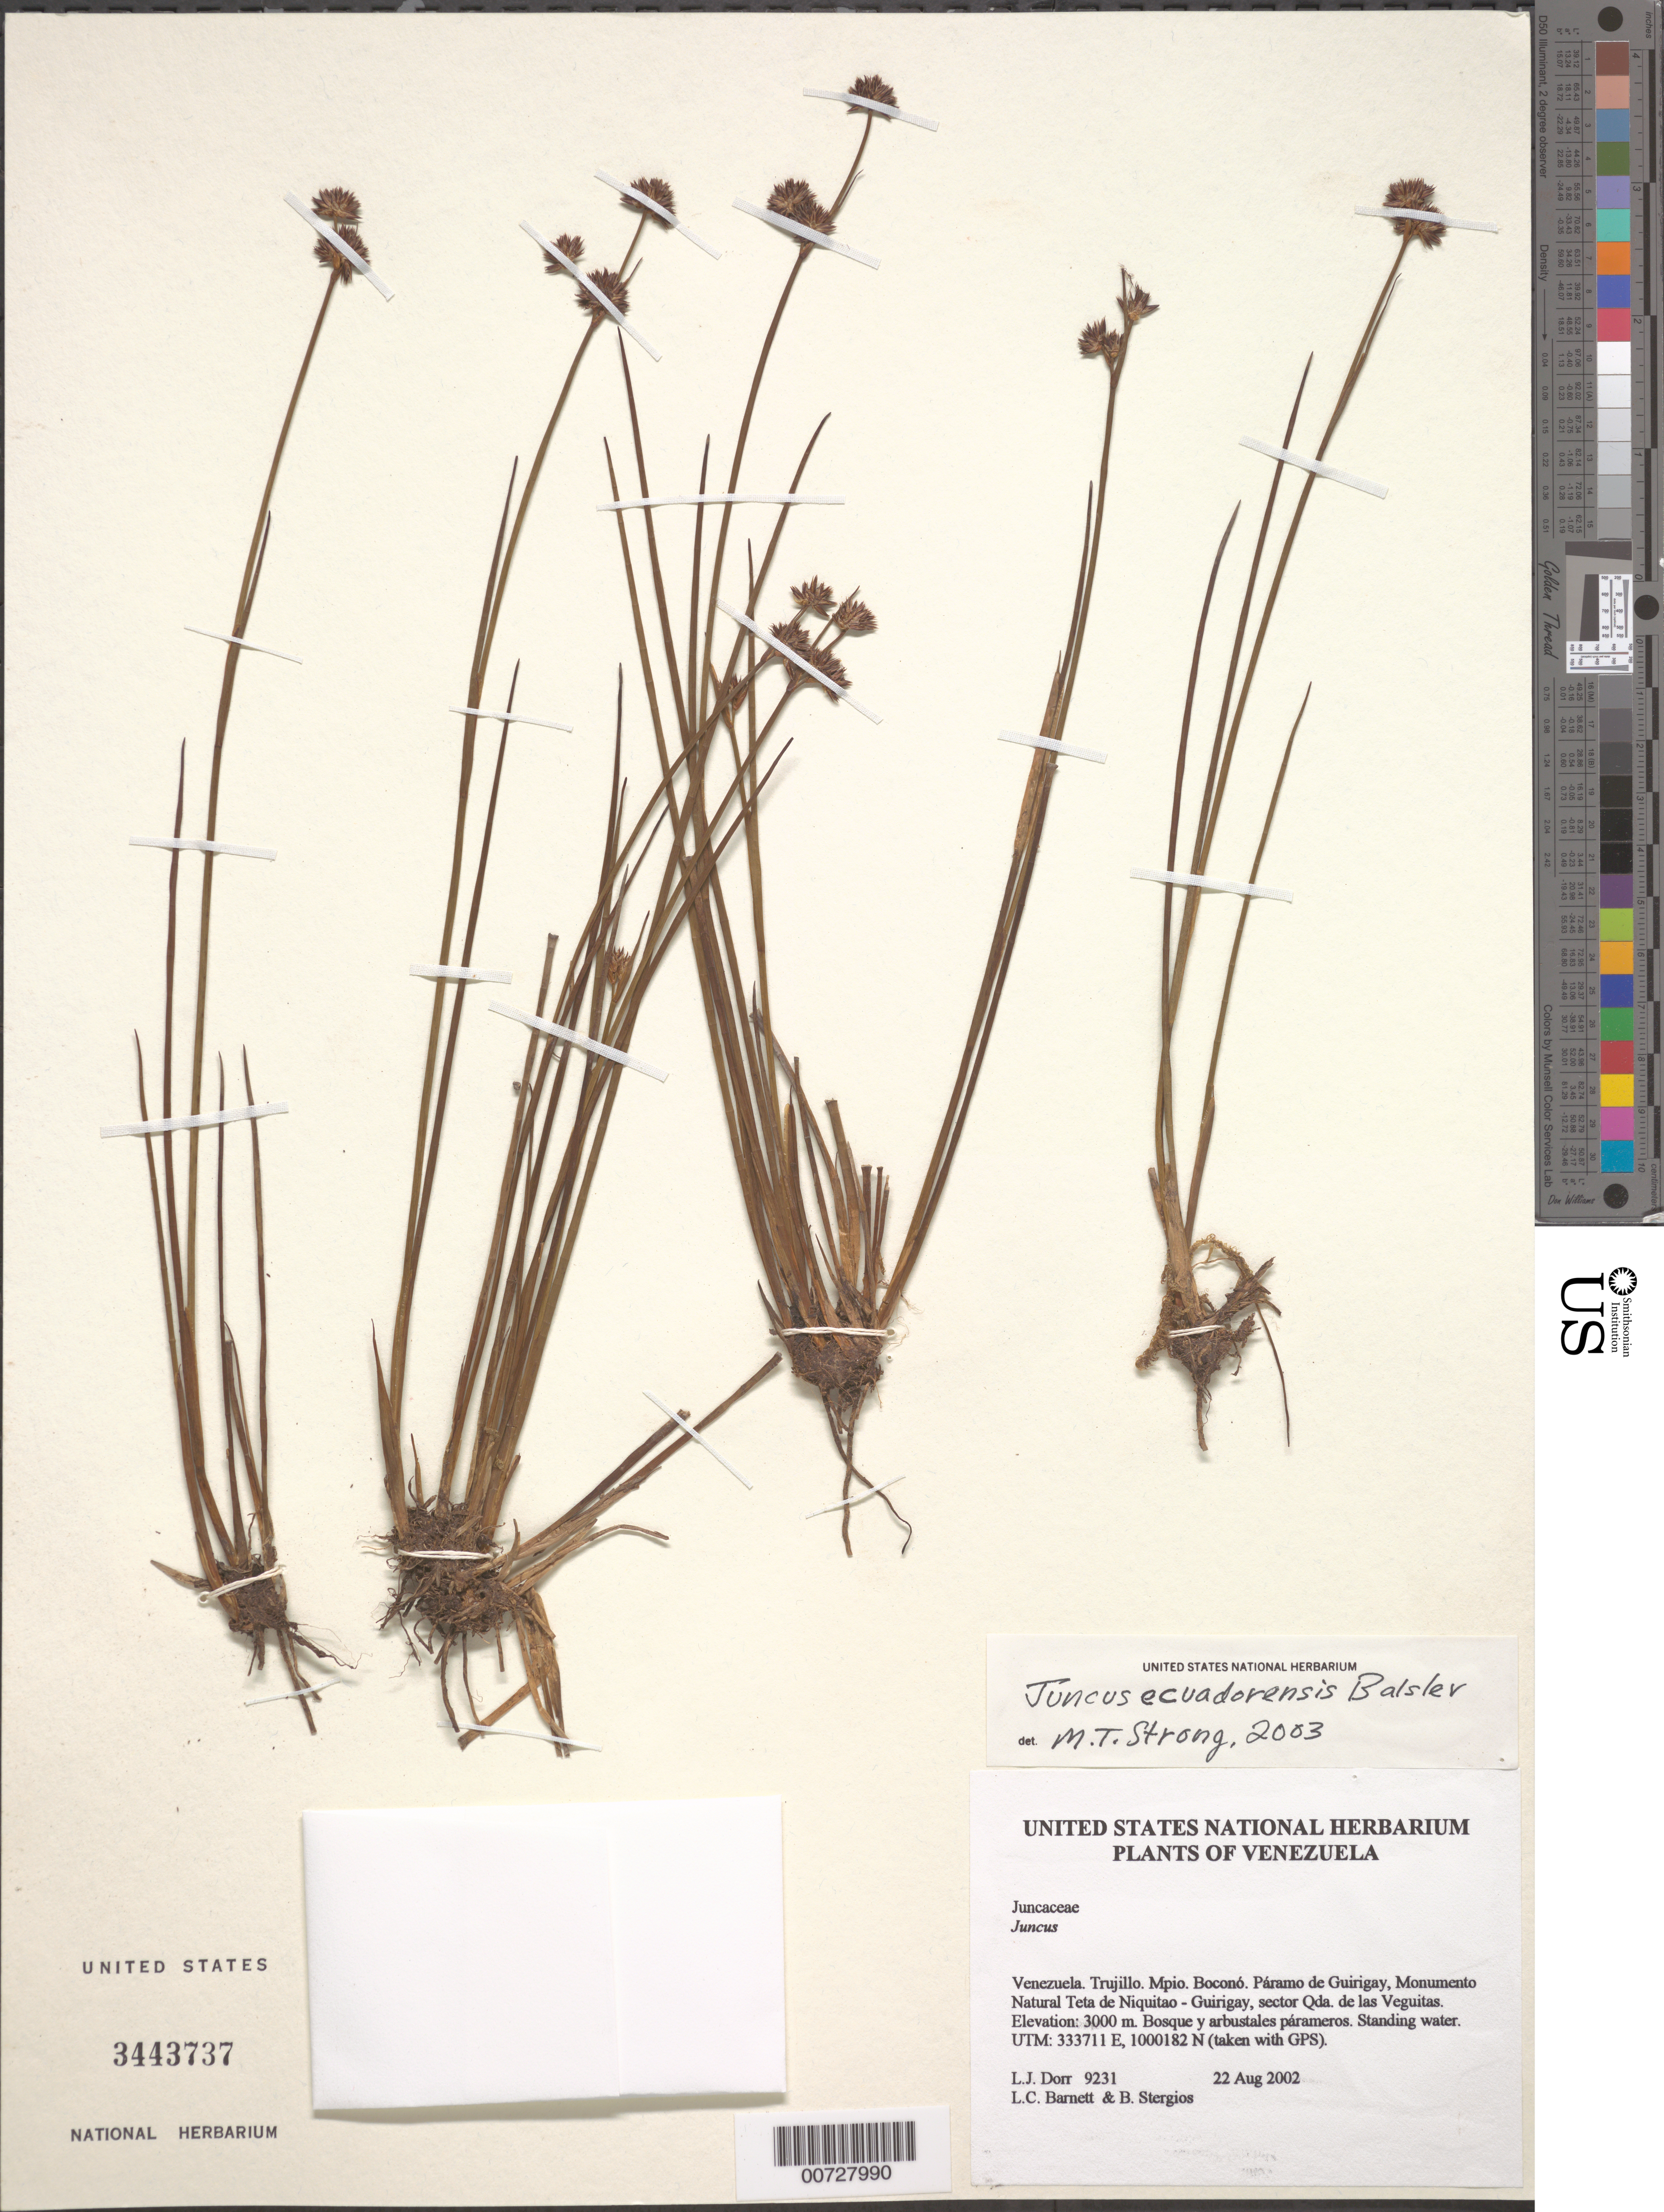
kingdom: Plantae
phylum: Tracheophyta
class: Liliopsida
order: Poales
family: Juncaceae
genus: Juncus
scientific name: Juncus ecuadoriensis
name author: Balslev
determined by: Strong, M. T., (US), Smithsonian Institution - National Museum of Natural History (UNITED STATES)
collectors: L. J. Dorr, L. C. Barnett & B. G. Stergios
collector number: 9231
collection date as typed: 22 Aug 2002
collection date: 2002-08-22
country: Venezuela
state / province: Trujillo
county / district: Boconó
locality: Páramo de Guirigay, Monumento Natural Teta de Niquitao - Guirigay, sector Las Veguitas.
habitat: Bosque y arbustales párameros. Standing water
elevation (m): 3000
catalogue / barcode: US 3443737